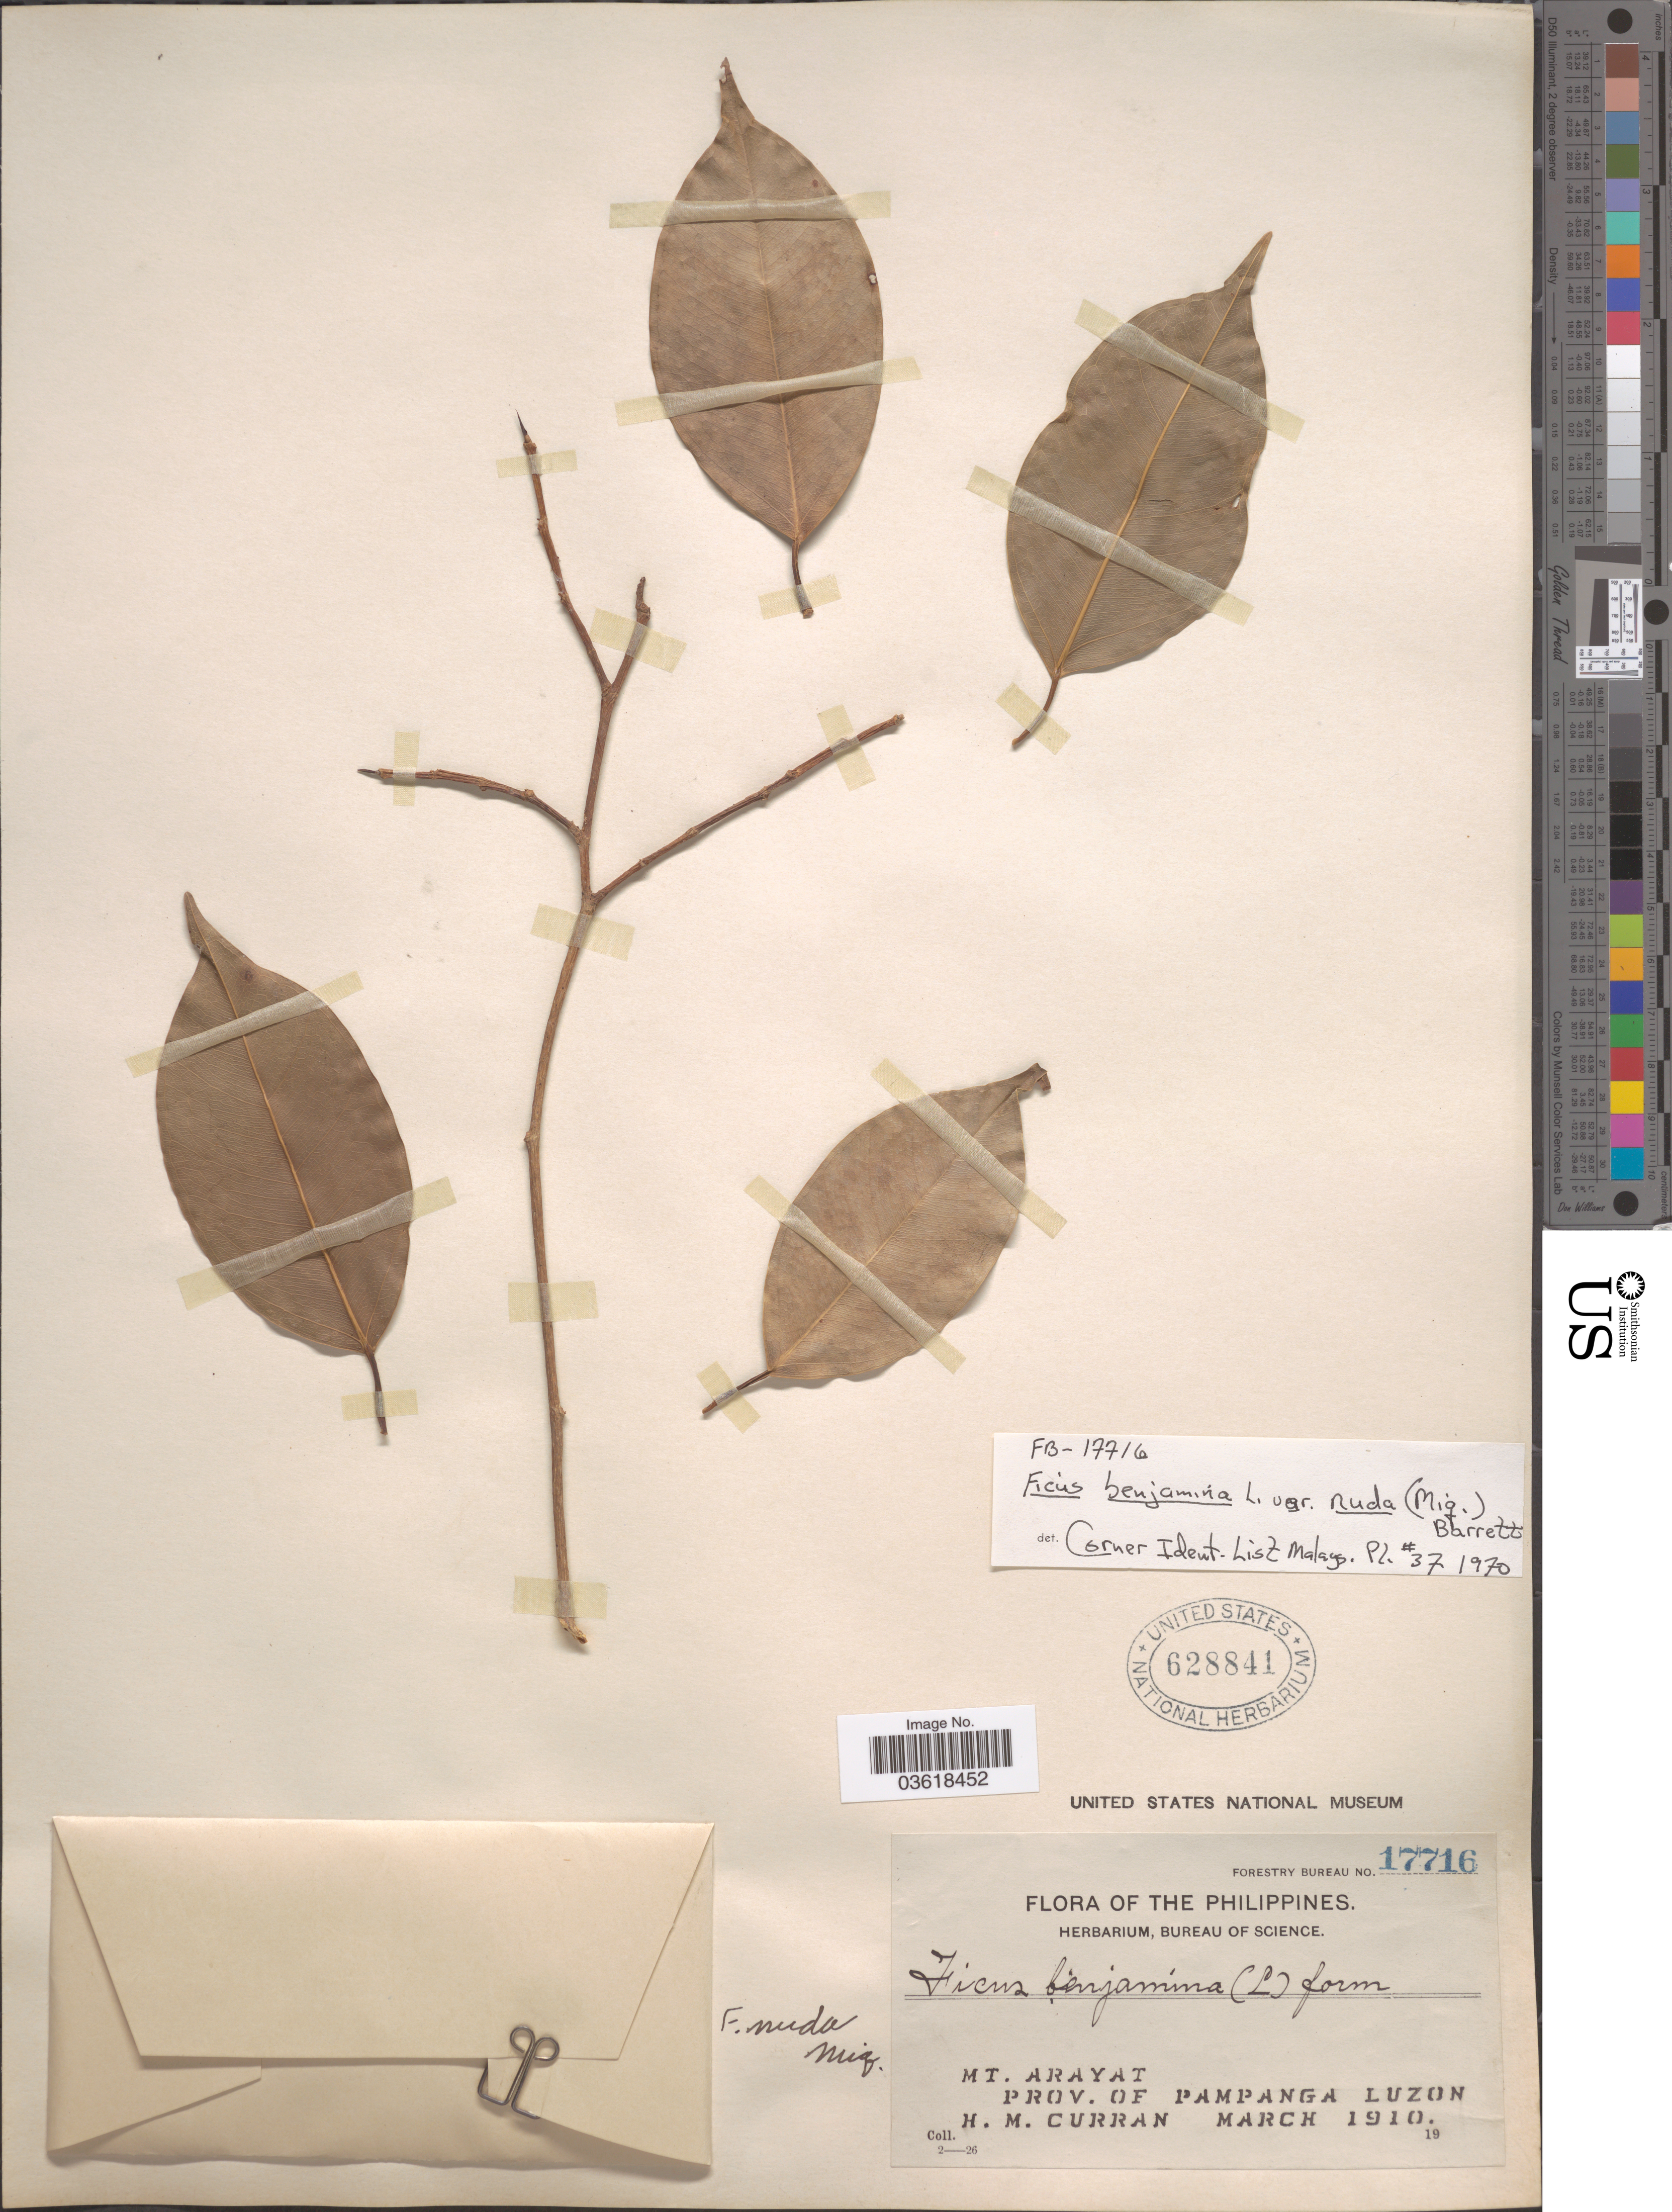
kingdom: Plantae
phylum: Tracheophyta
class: Magnoliopsida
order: Rosales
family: Moraceae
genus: Ficus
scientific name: Ficus benjamina var. nuda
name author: (Miq.) Barrett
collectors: H. M. Curran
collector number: Forestry Bureau 17716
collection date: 1910-03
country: Philippines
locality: Mt. Arayat. Prov. of Pampanga Luzon.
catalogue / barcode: US 628841